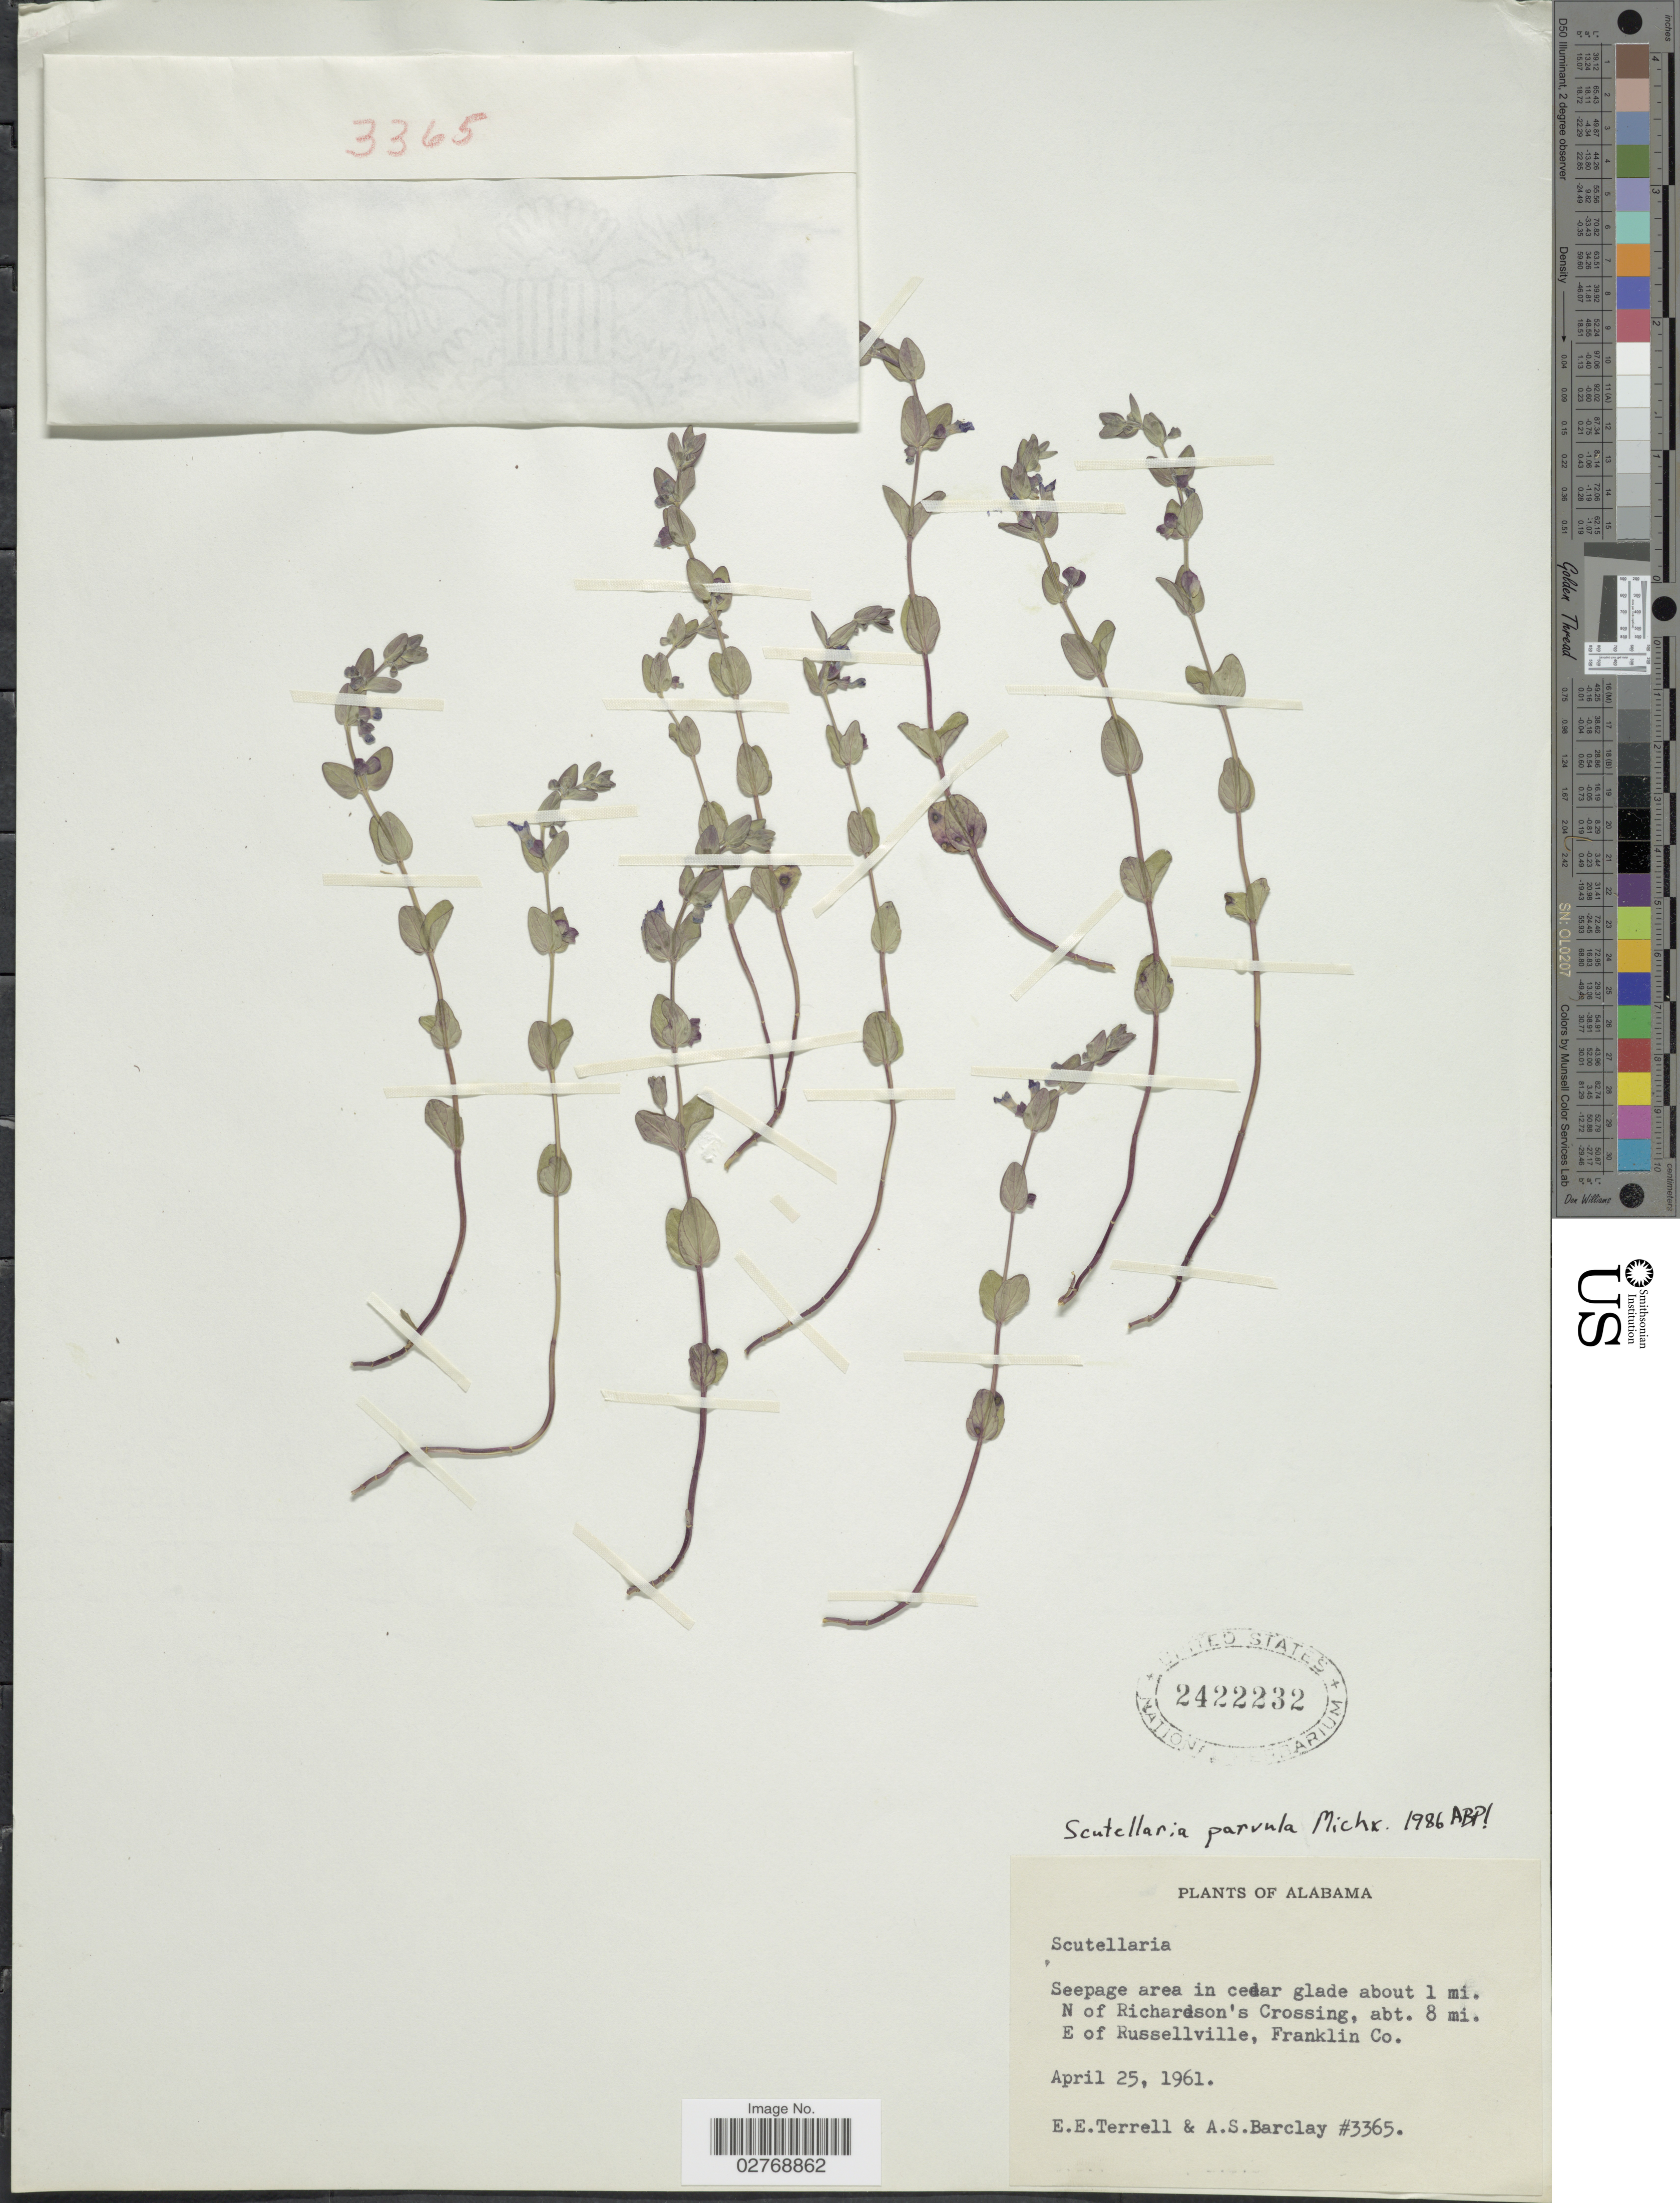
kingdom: Plantae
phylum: Tracheophyta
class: Magnoliopsida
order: Lamiales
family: Lamiaceae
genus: Scutellaria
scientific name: Scutellaria parvula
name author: Michx.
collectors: E. E. Terrell & A. S. Barclay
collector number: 3365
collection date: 1961-04-25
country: United States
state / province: Alabama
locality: Seepage area in cedar glade about 1 mi. N of Richardson's Crossing, abt. 8 mi. E of Russellville, Franklin Co.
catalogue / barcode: US 2422232